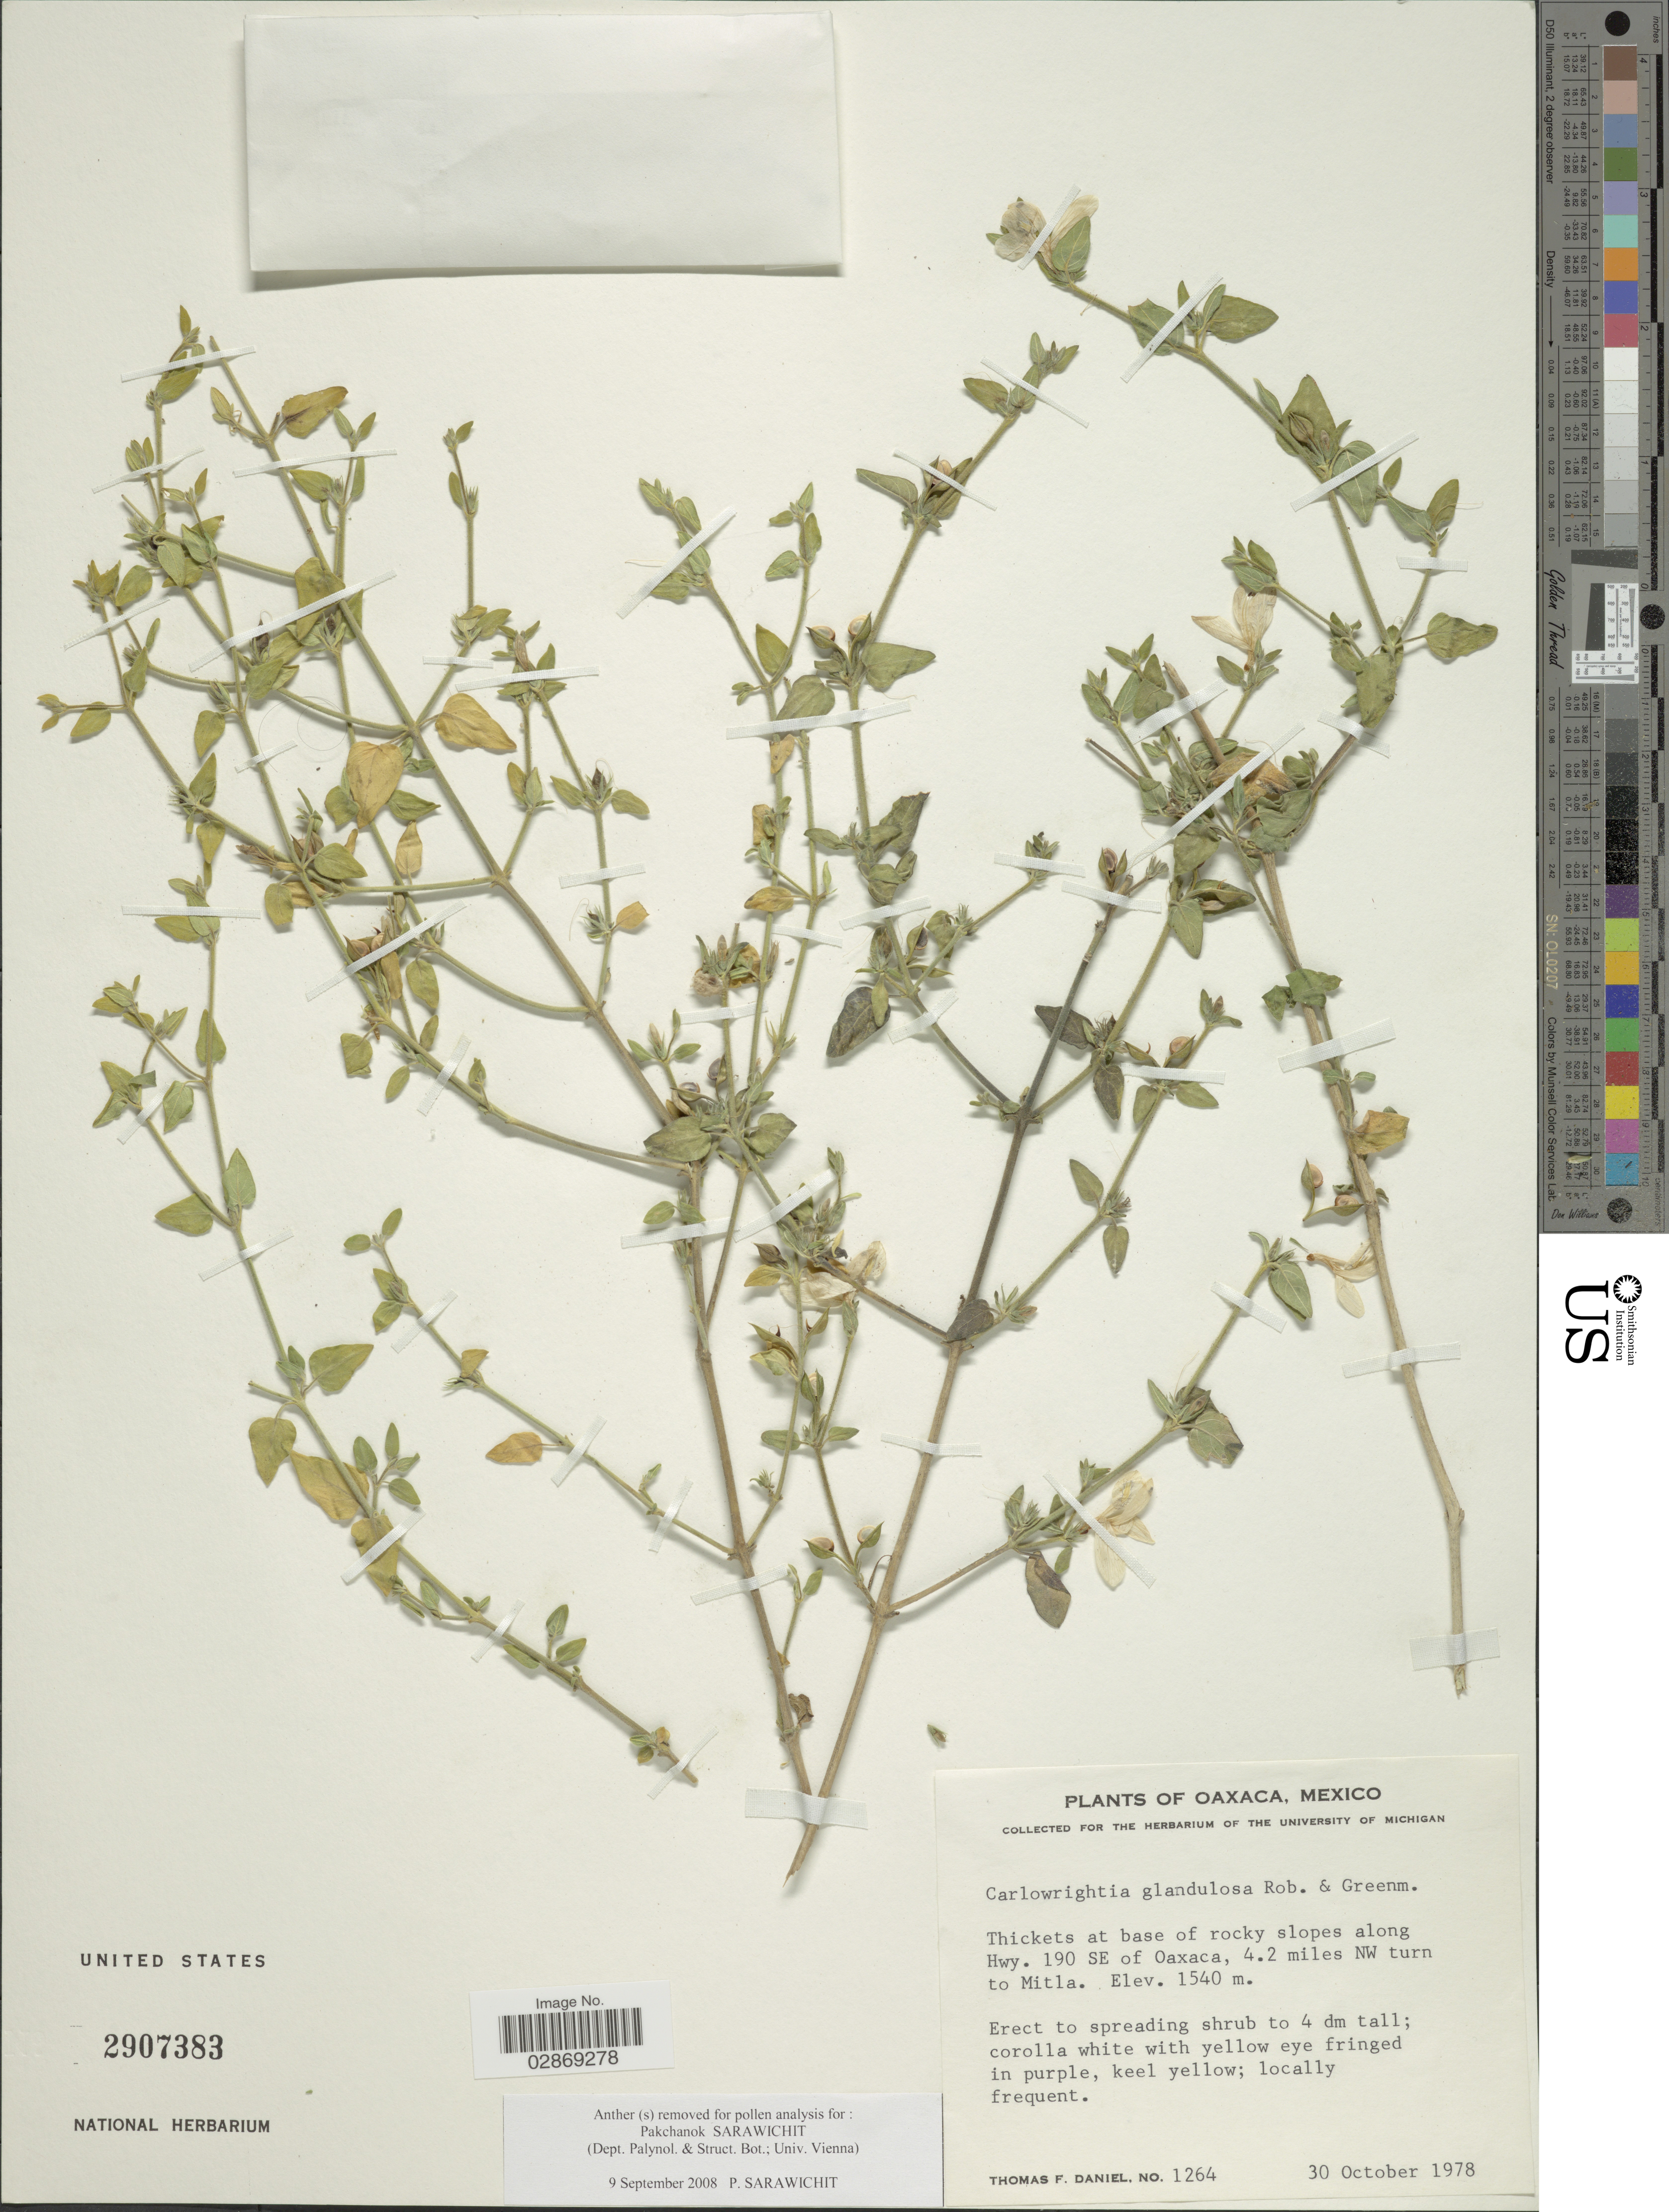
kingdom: Plantae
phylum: Tracheophyta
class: Magnoliopsida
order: Lamiales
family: Acanthaceae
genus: Carlowrightia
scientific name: Carlowrightia neesiana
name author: (Schauer ex Nees) T.F. Daniel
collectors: T. F. Daniel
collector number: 1264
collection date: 1978-10-30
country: Mexico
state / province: Oaxaca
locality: Thickets at base of rocky slopes along Hwy. 190 SE of Oaxaca, 4.2 miles NW turn to Mitla.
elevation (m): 1540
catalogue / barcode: US 2907383